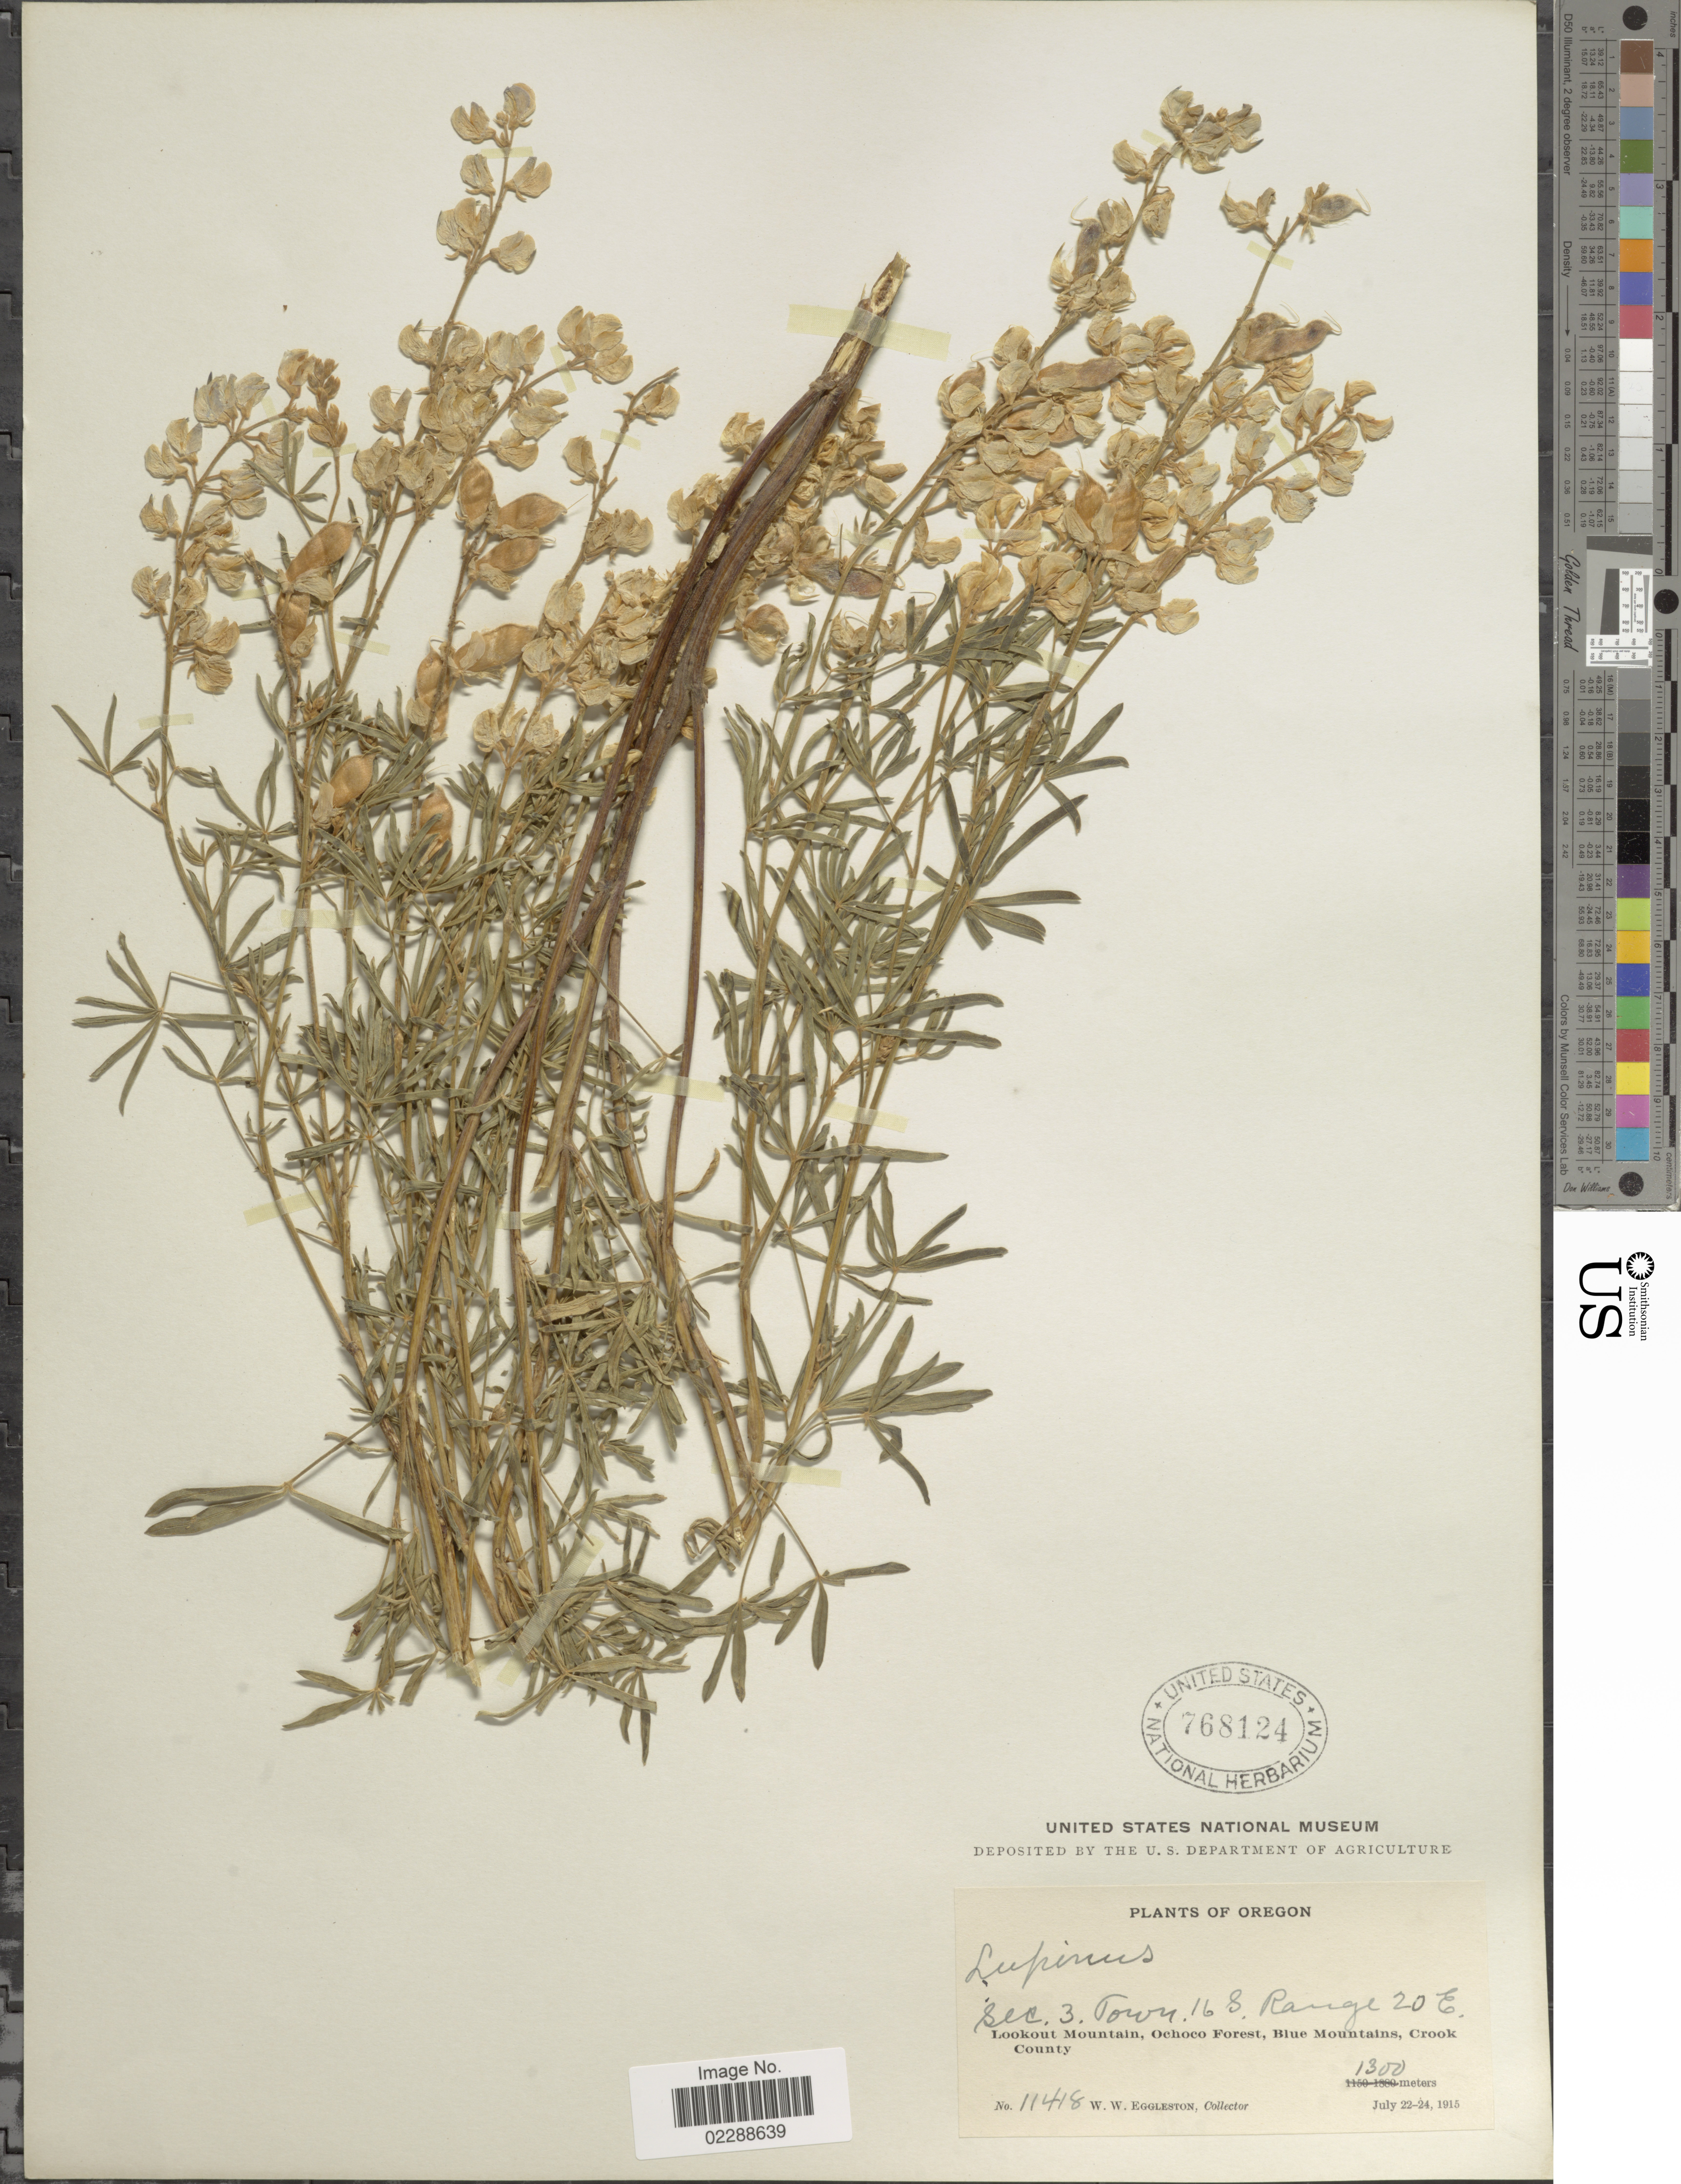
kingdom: Plantae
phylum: Tracheophyta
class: Magnoliopsida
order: Fabales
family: Fabaceae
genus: Lupinus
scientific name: Lupinus sp.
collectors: W. W. Eggleston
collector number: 11418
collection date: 1915-07-22/1915-07-24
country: United States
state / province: Oregon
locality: Sec. 3 Town 16 S, Range 20 E, Lookout Mountain, Ochoco Forest, Blue Mountains , Crook County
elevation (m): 1300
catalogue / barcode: US 768124